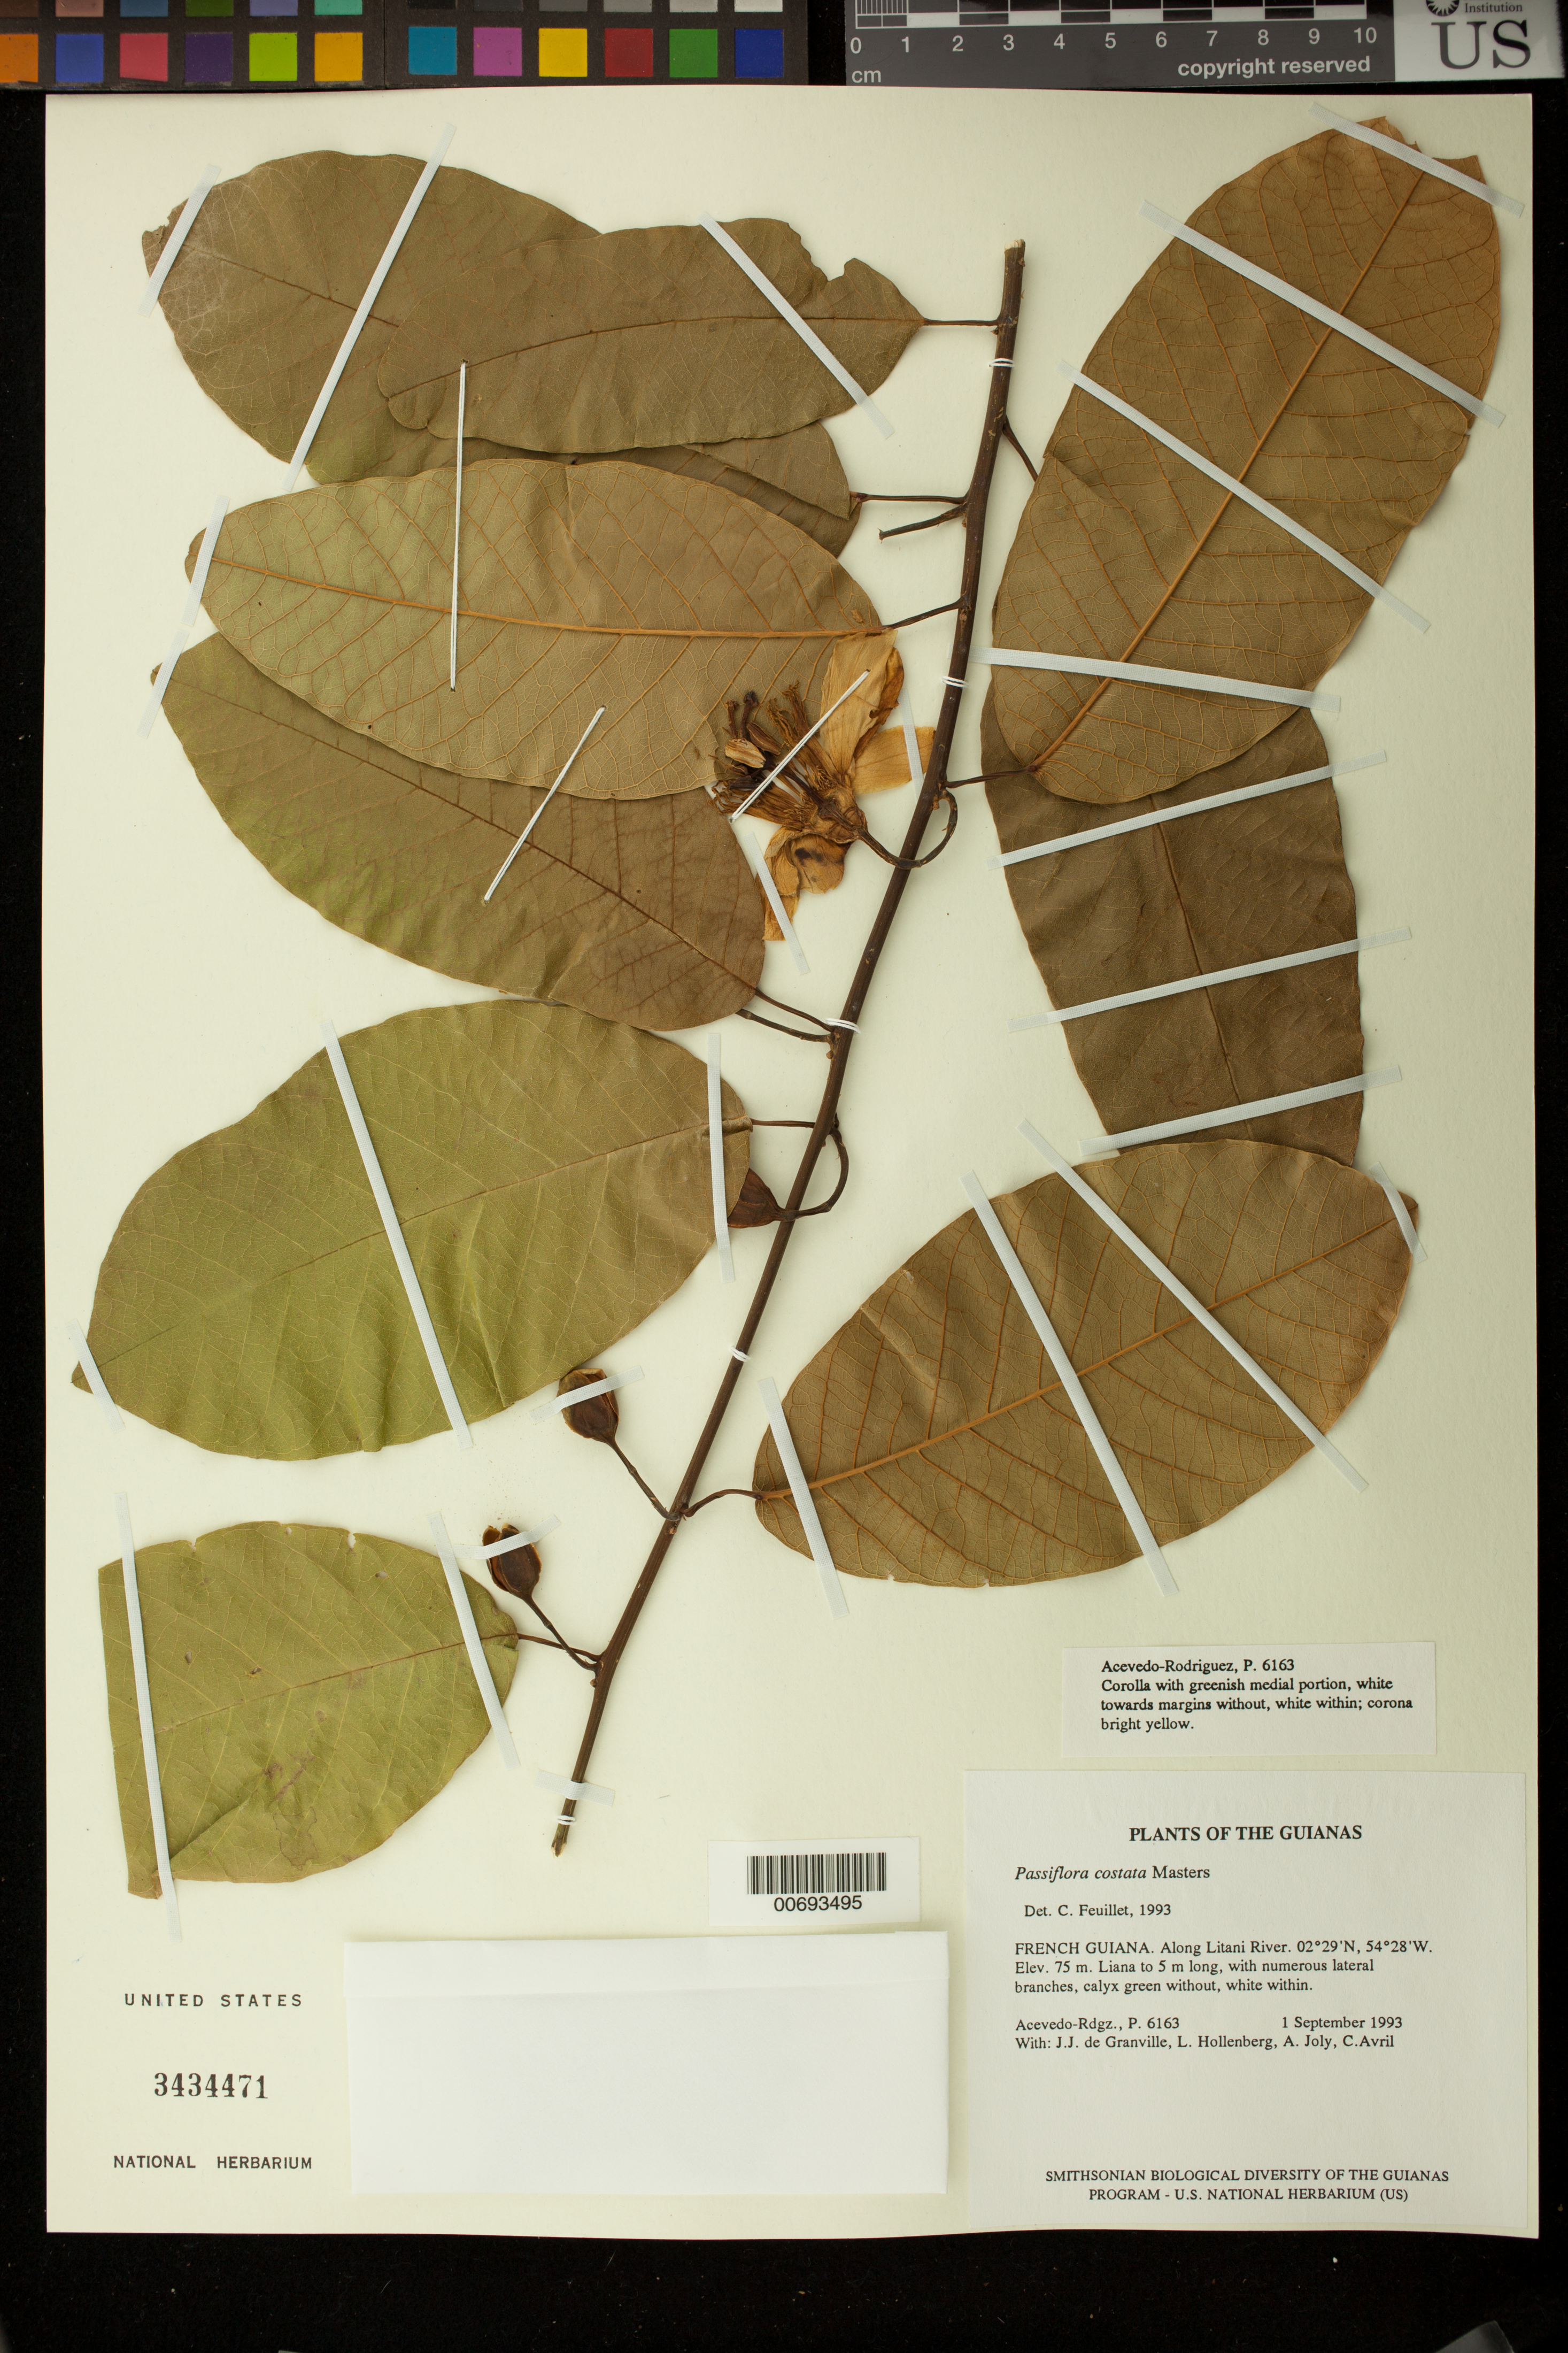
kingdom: Plantae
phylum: Tracheophyta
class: Magnoliopsida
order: Malpighiales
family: Passifloraceae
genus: Passiflora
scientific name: Passiflora costata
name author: Mast.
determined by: Feuillet, C.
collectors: P. Acevedo-Rodr.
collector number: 6163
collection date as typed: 01 Sep 1993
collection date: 1993-09-01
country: French Guiana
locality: Along Litani River.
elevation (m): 75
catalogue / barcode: US 3434471